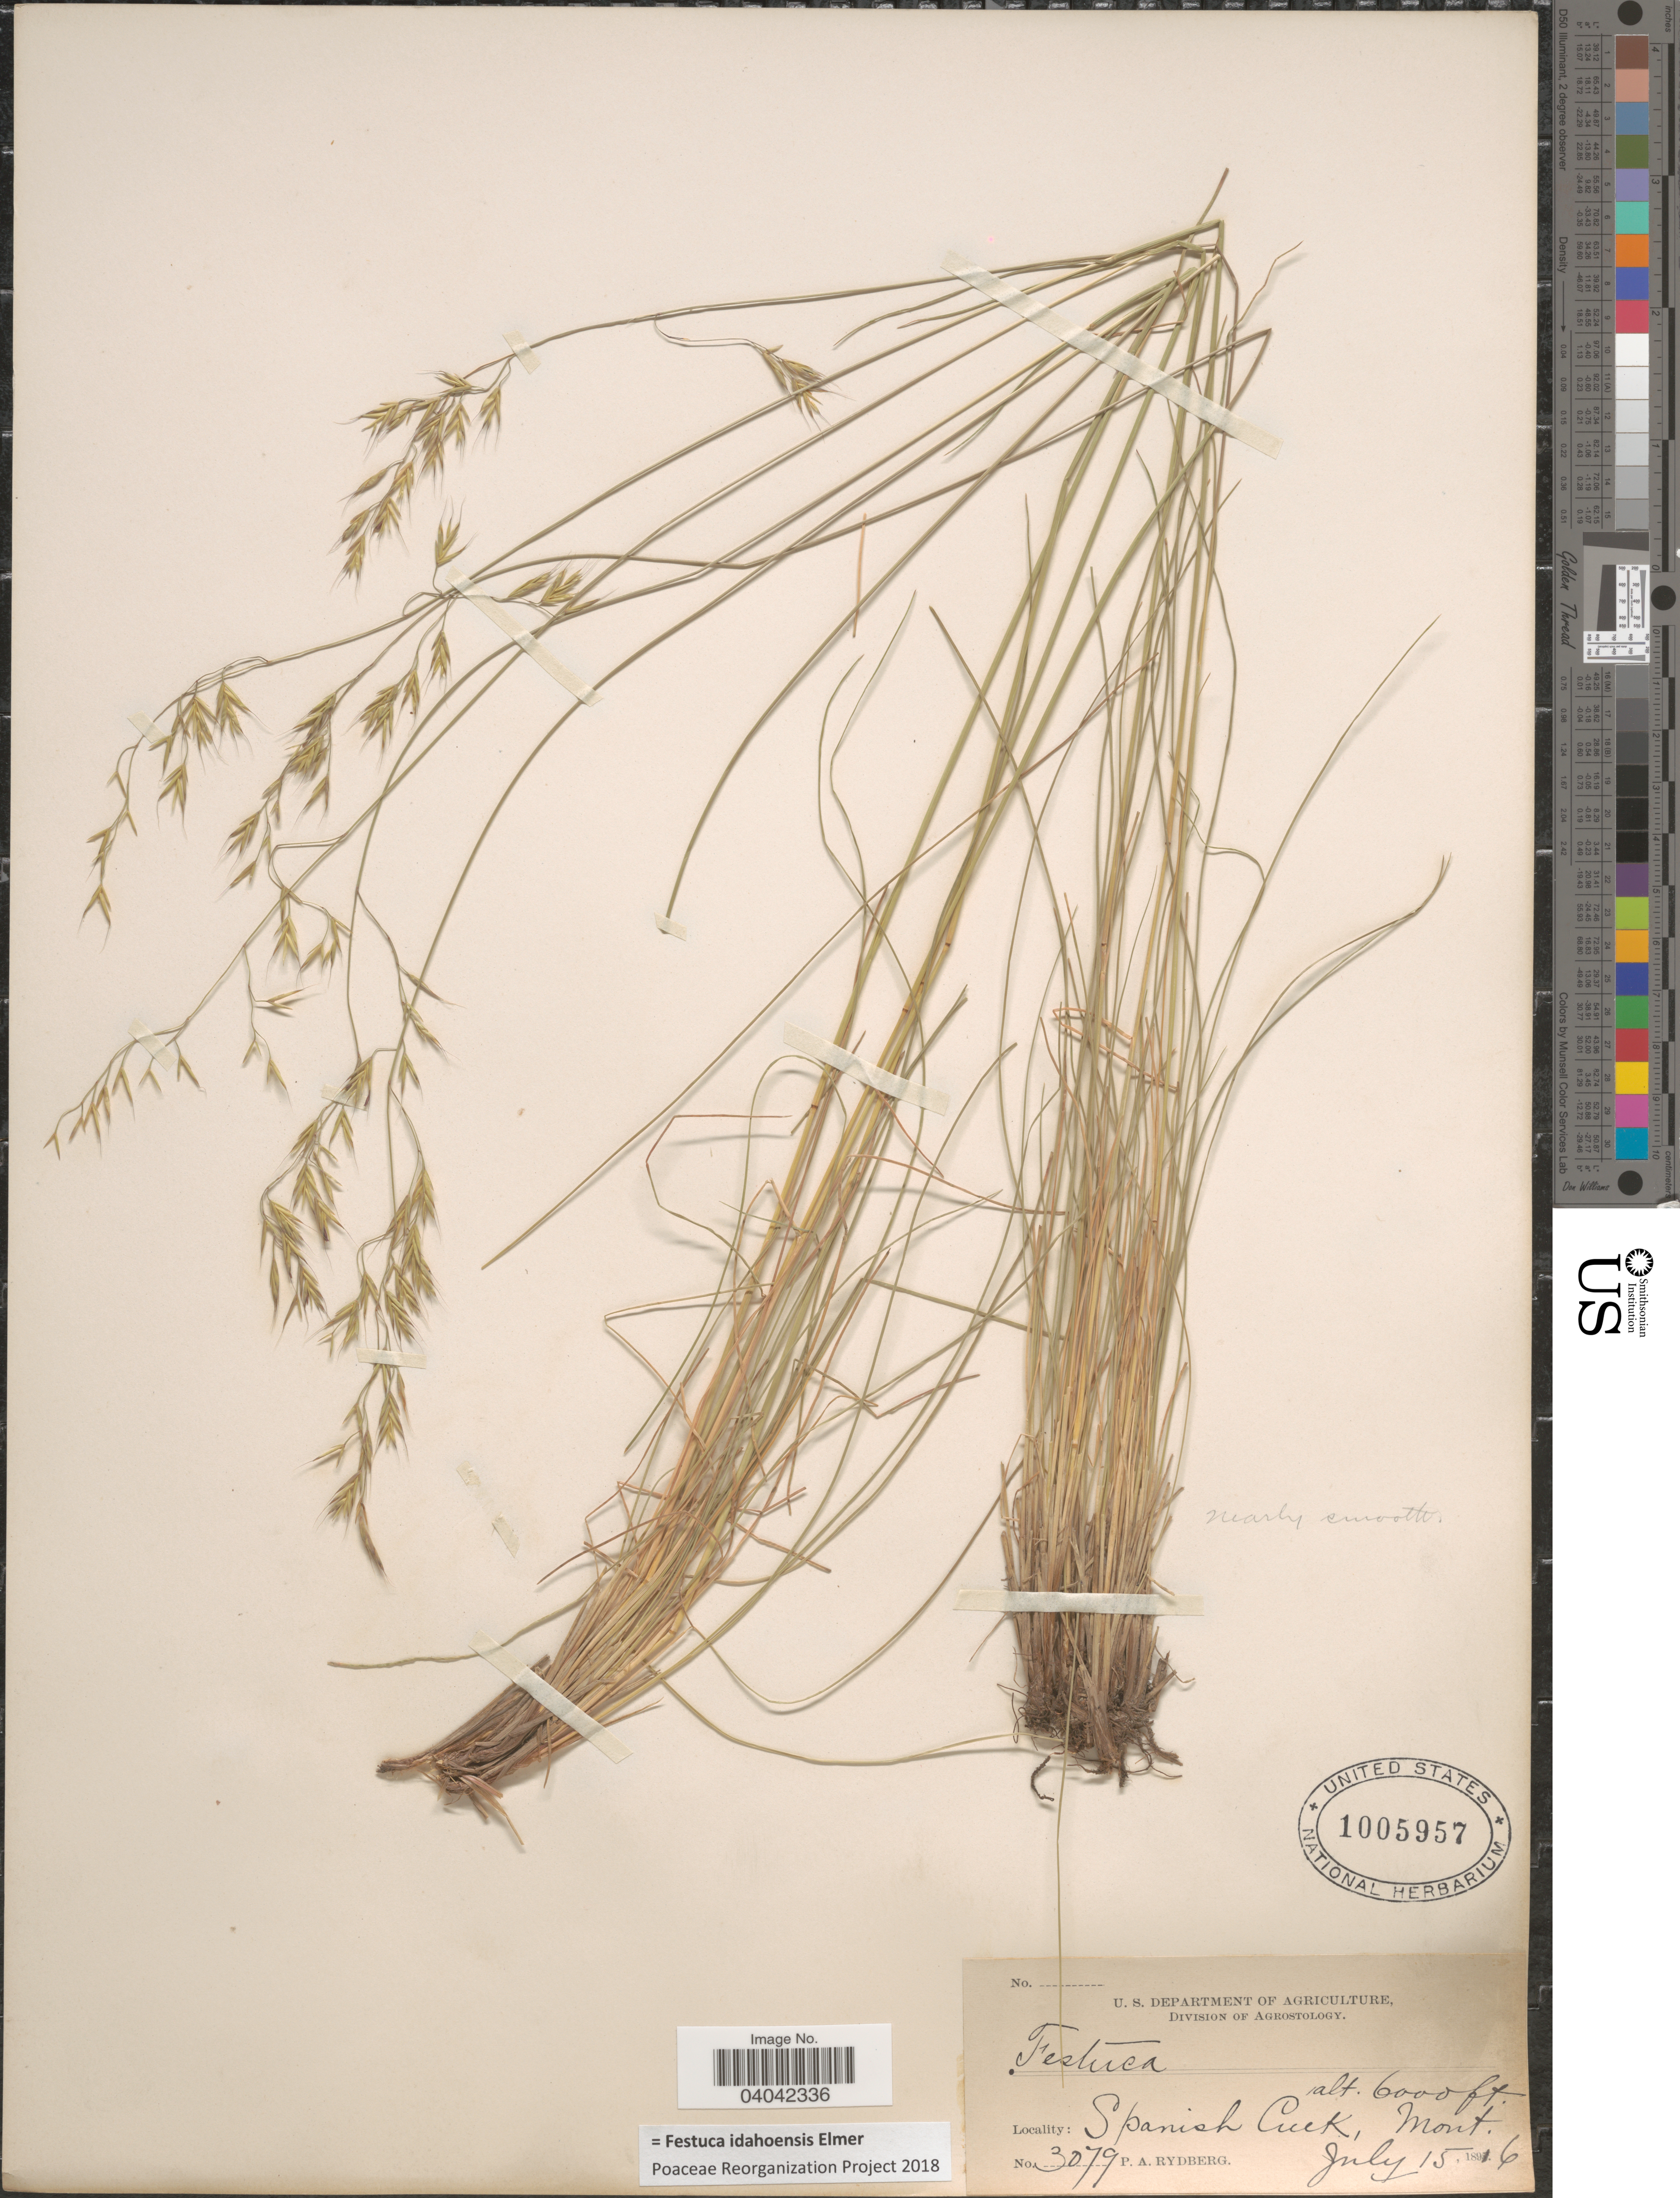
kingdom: Plantae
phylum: Tracheophyta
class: Liliopsida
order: Poales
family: Poaceae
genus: Festuca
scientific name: Festuca idahoensis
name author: Elmer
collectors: P. A. Rydberg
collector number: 3079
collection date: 1816-07-15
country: United States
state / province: Montana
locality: Spanish Creek.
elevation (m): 1829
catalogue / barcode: US 1005957